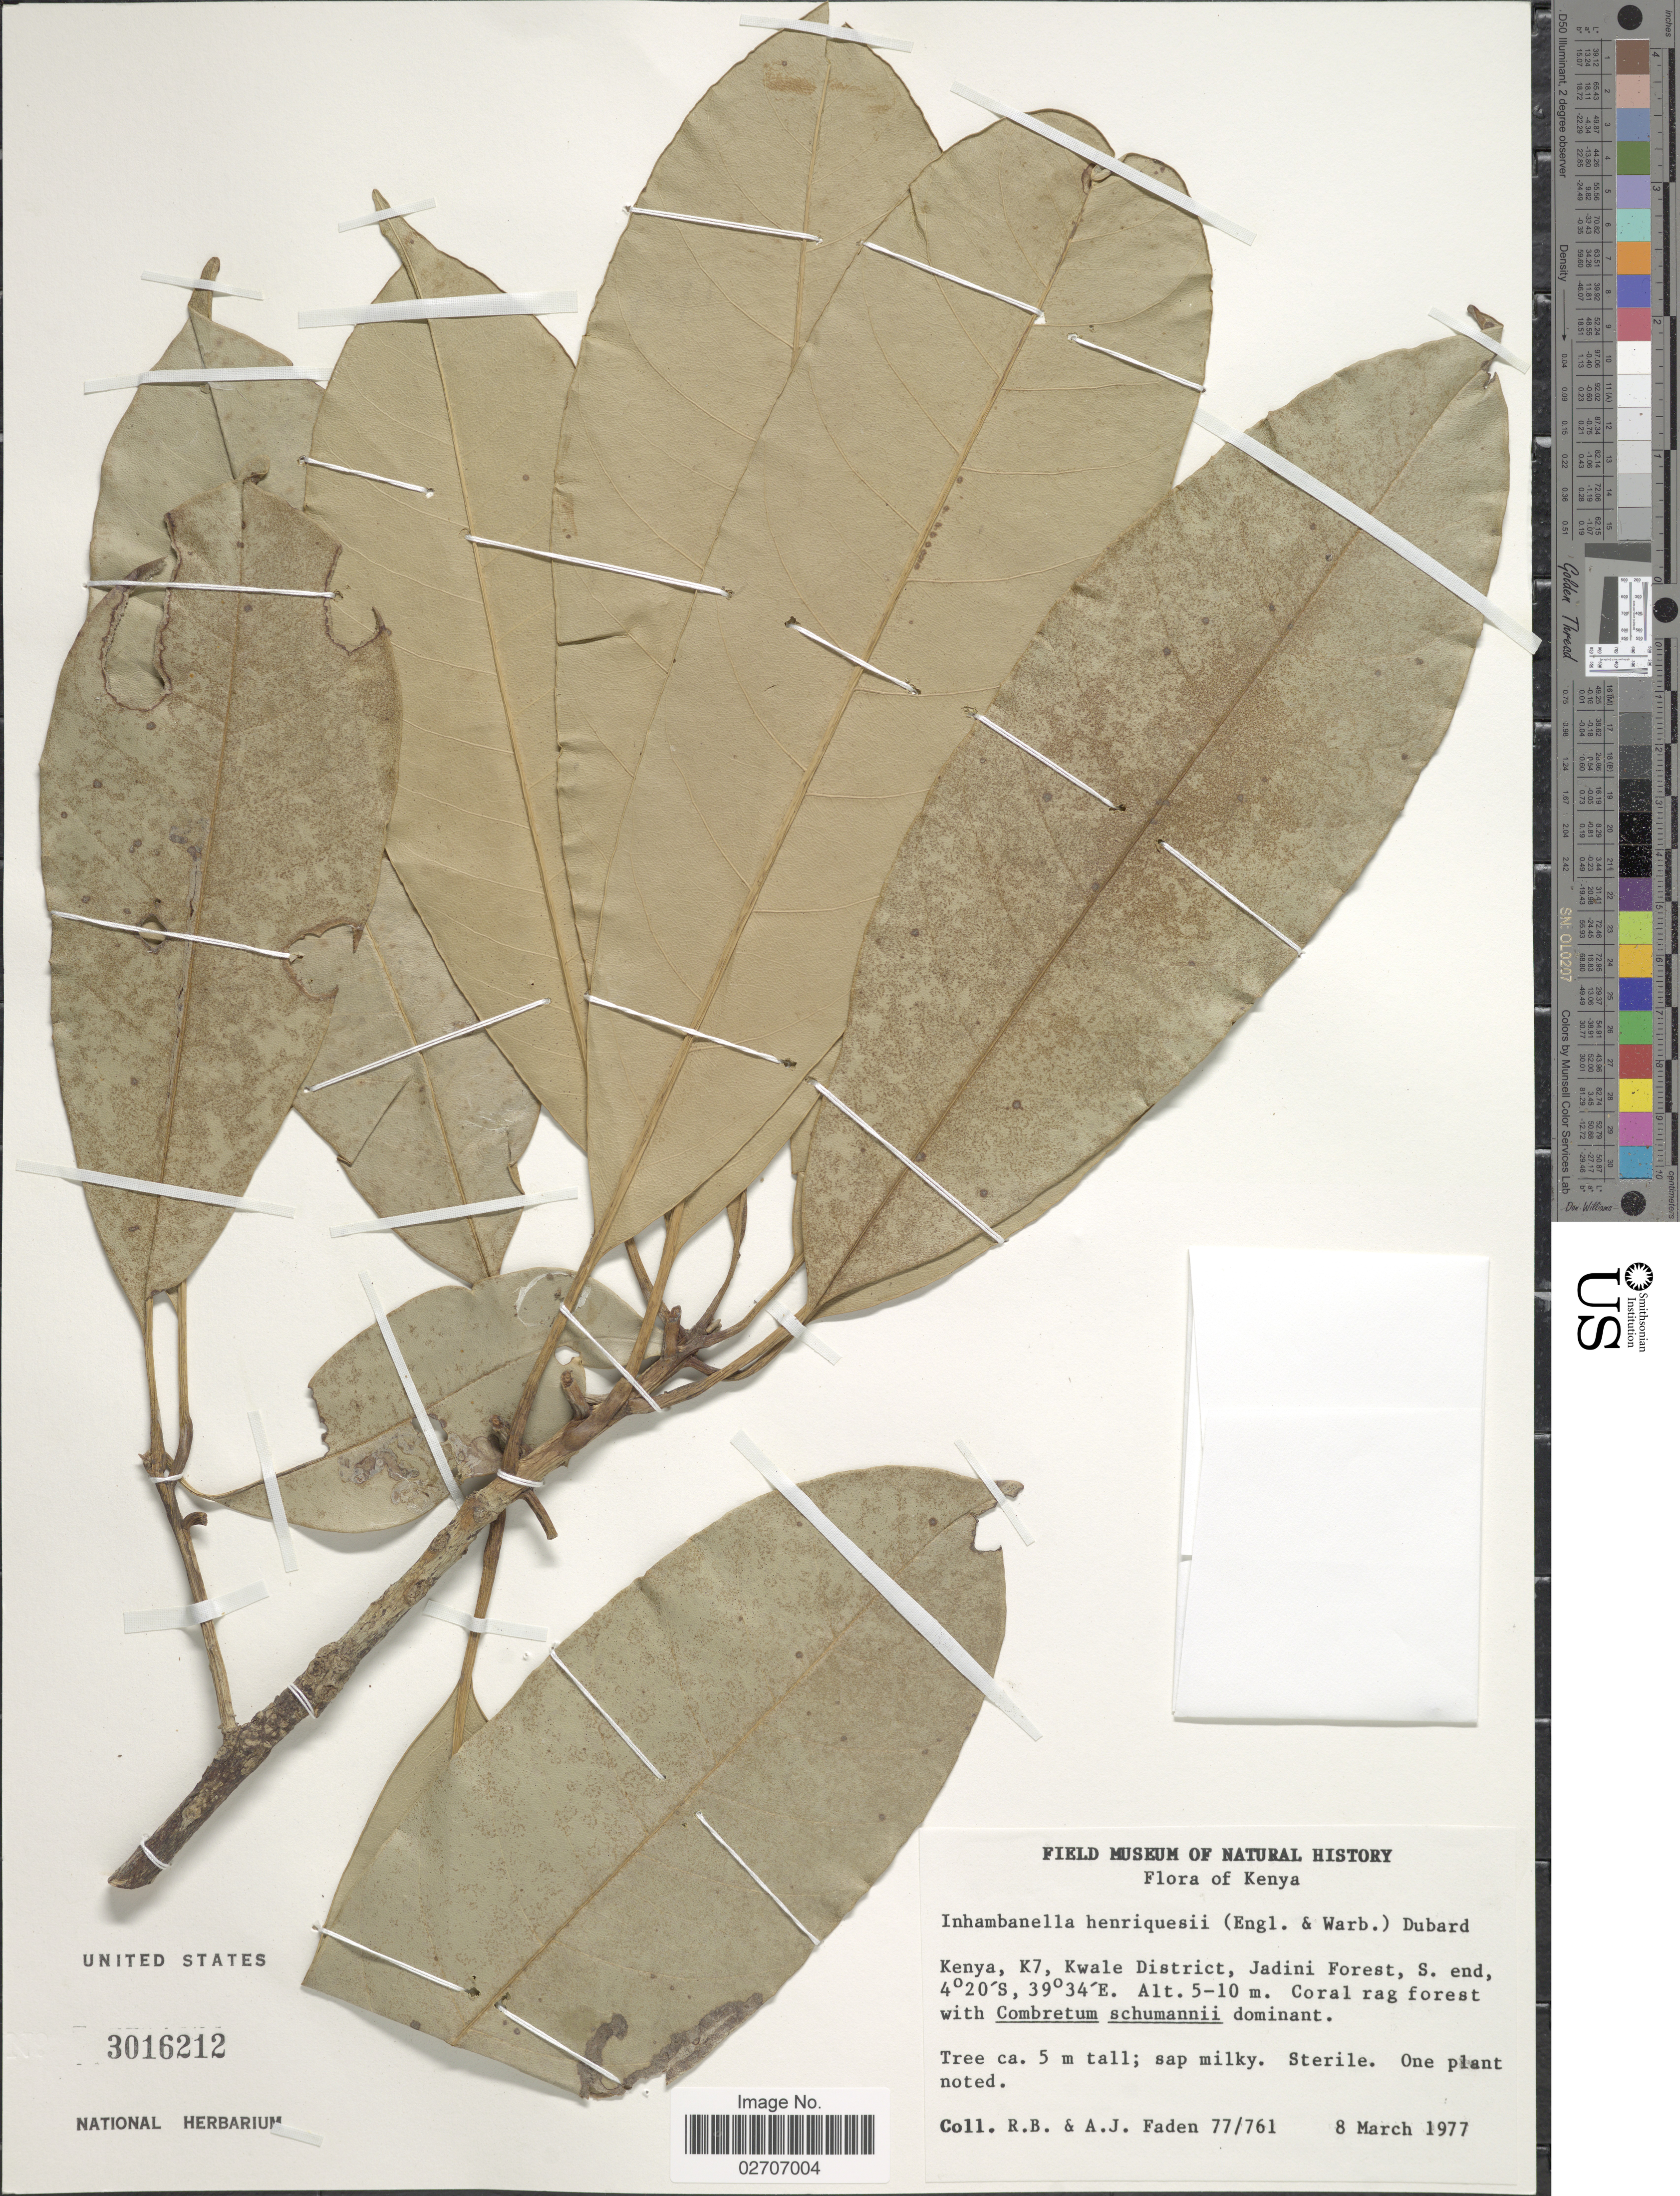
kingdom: Plantae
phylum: Tracheophyta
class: Magnoliopsida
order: Ericales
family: Sapotaceae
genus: Inhambanella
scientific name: Inhambanella henriquesii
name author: (Engl. & Warb.) Dubard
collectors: R. B. Faden & A. J. Faden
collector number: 77/761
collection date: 1977-03-08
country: Kenya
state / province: Kwale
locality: K7, Kwale District, Jadini Forest, S. end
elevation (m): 5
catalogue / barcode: US 3016212